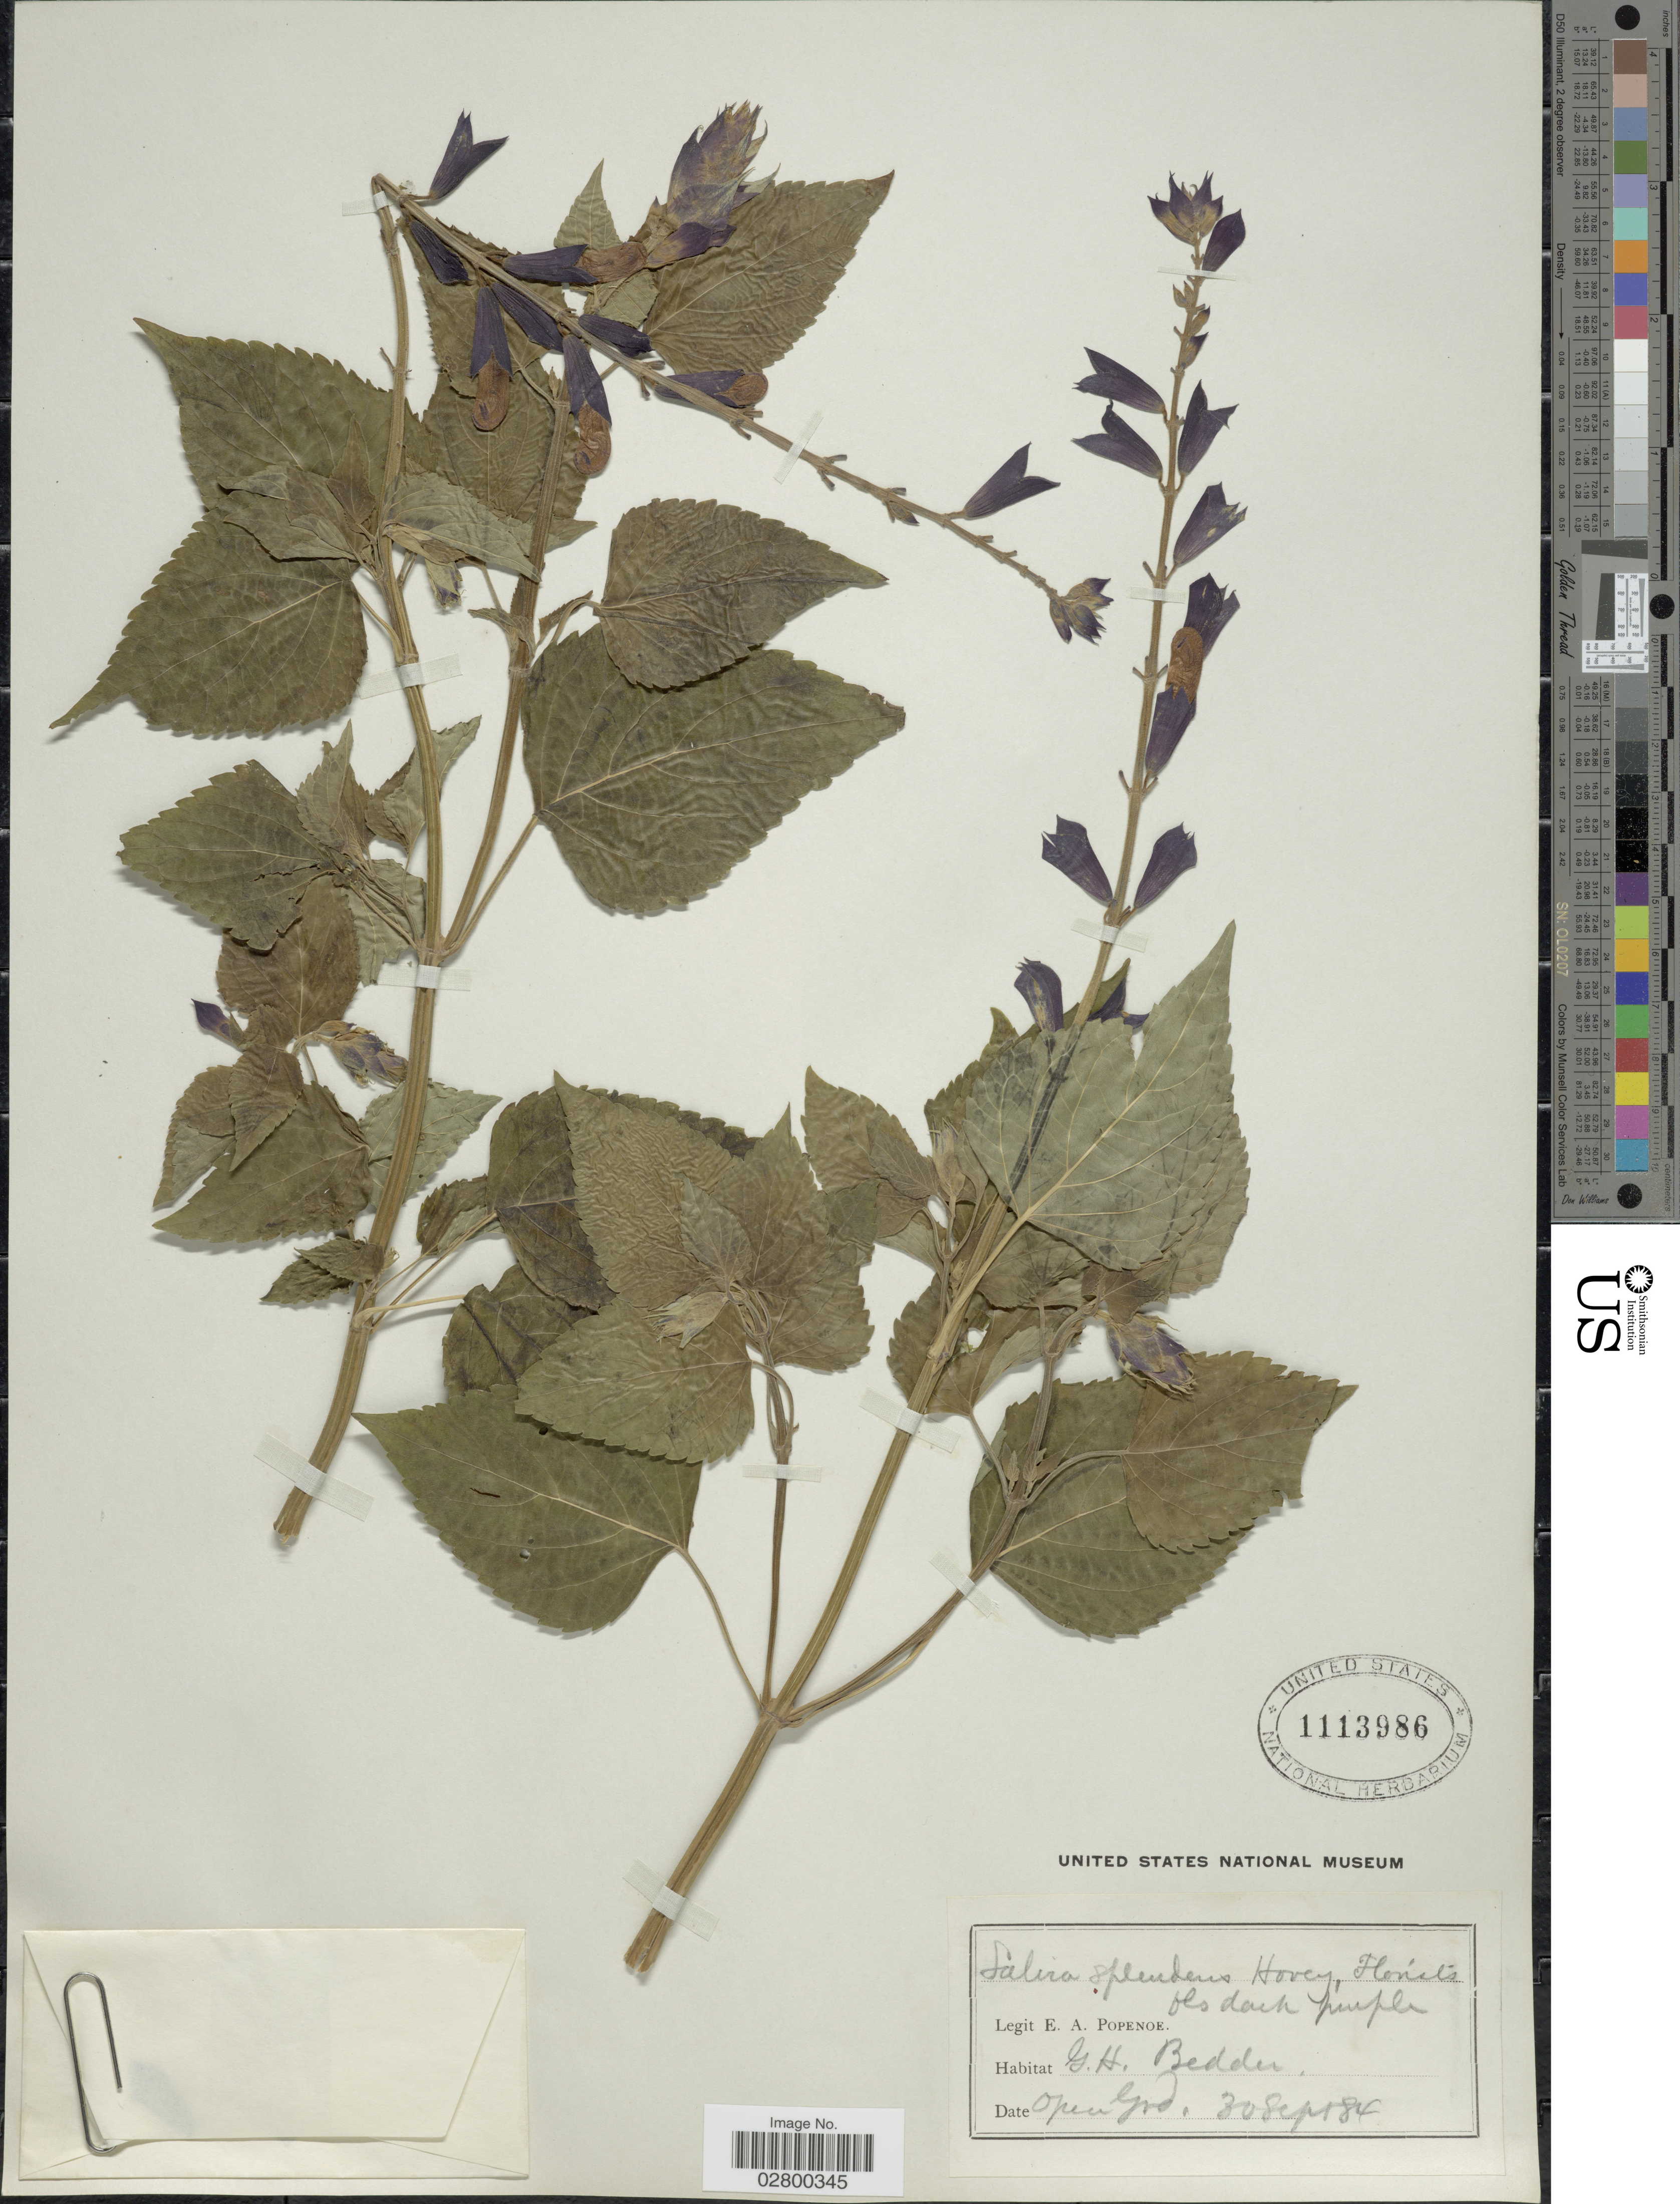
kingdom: Plantae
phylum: Tracheophyta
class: Magnoliopsida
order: Lamiales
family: Lamiaceae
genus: Salvia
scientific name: Salvia splendens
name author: Sellow ex Nees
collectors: E. A. Popenoe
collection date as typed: Transcribed d/m/y: 30/9/84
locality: Open Grd. G. H. Bedder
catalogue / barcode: US 1113986